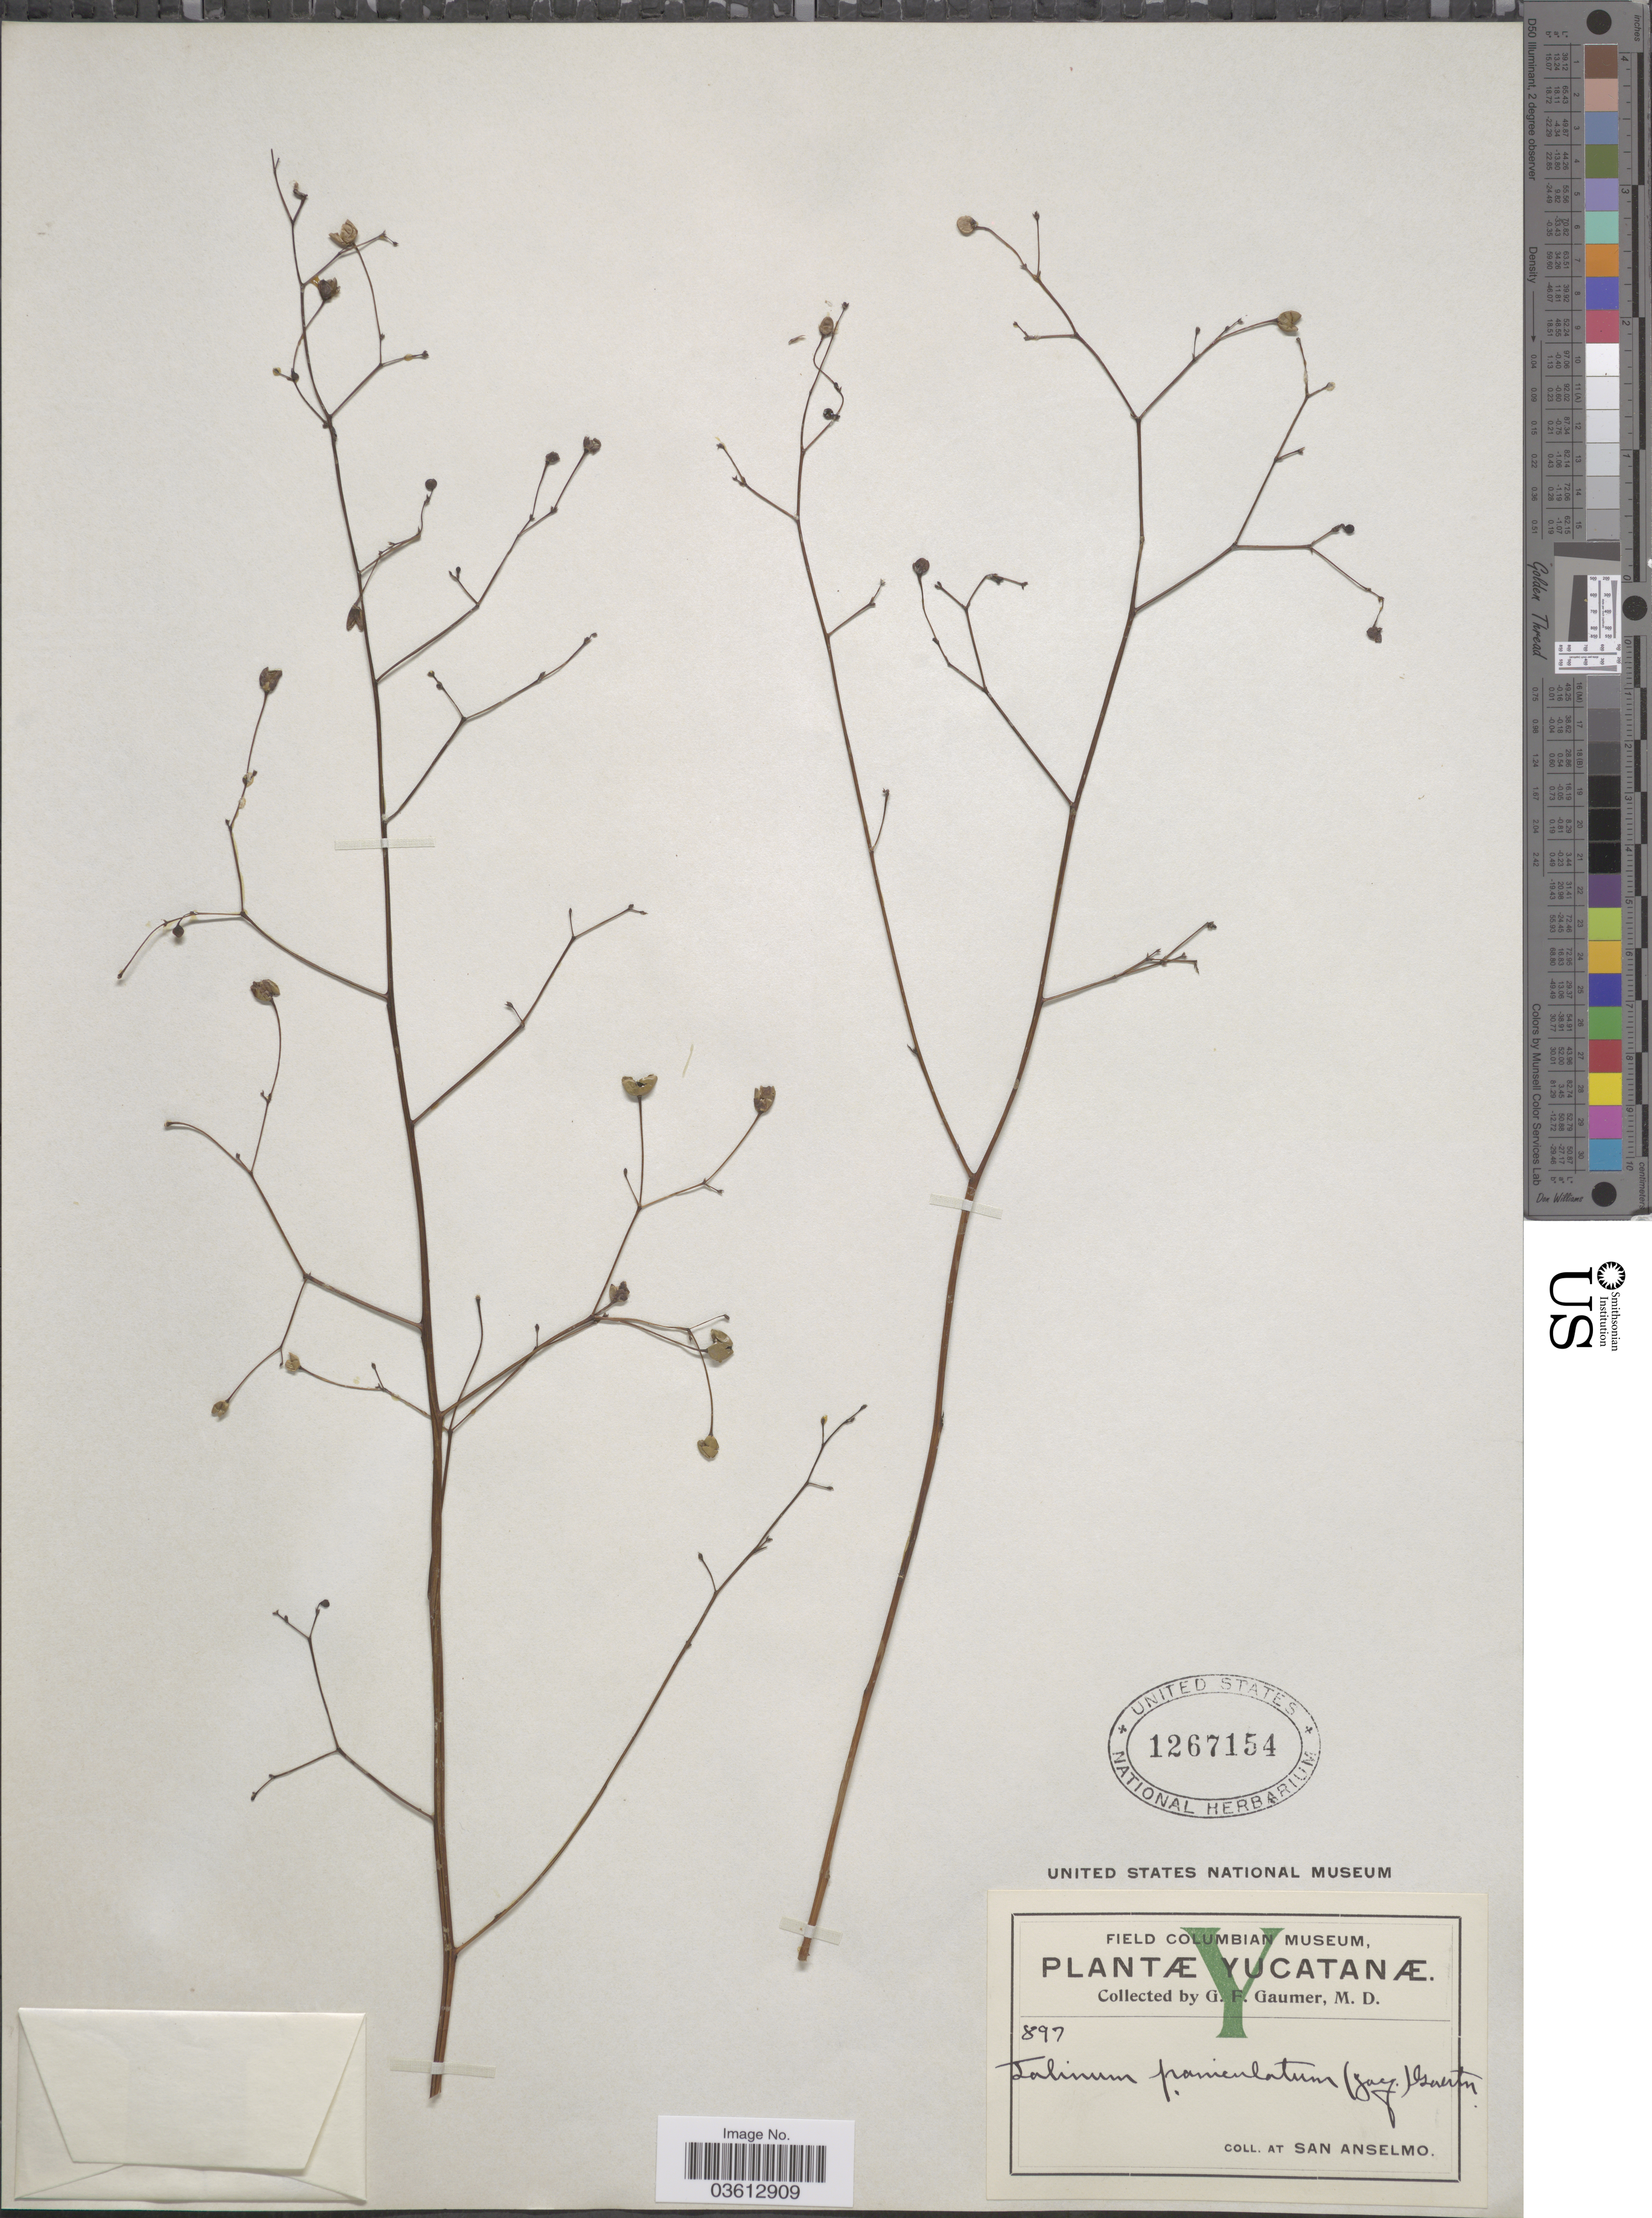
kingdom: Plantae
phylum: Tracheophyta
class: Magnoliopsida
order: Caryophyllales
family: Talinaceae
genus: Talinum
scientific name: Talinum paniculatum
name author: (Jacq.) Gaertn.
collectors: G. F. Gaumer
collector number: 897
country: Mexico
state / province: Yucatán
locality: At San Anselmo.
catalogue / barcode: US 1267154